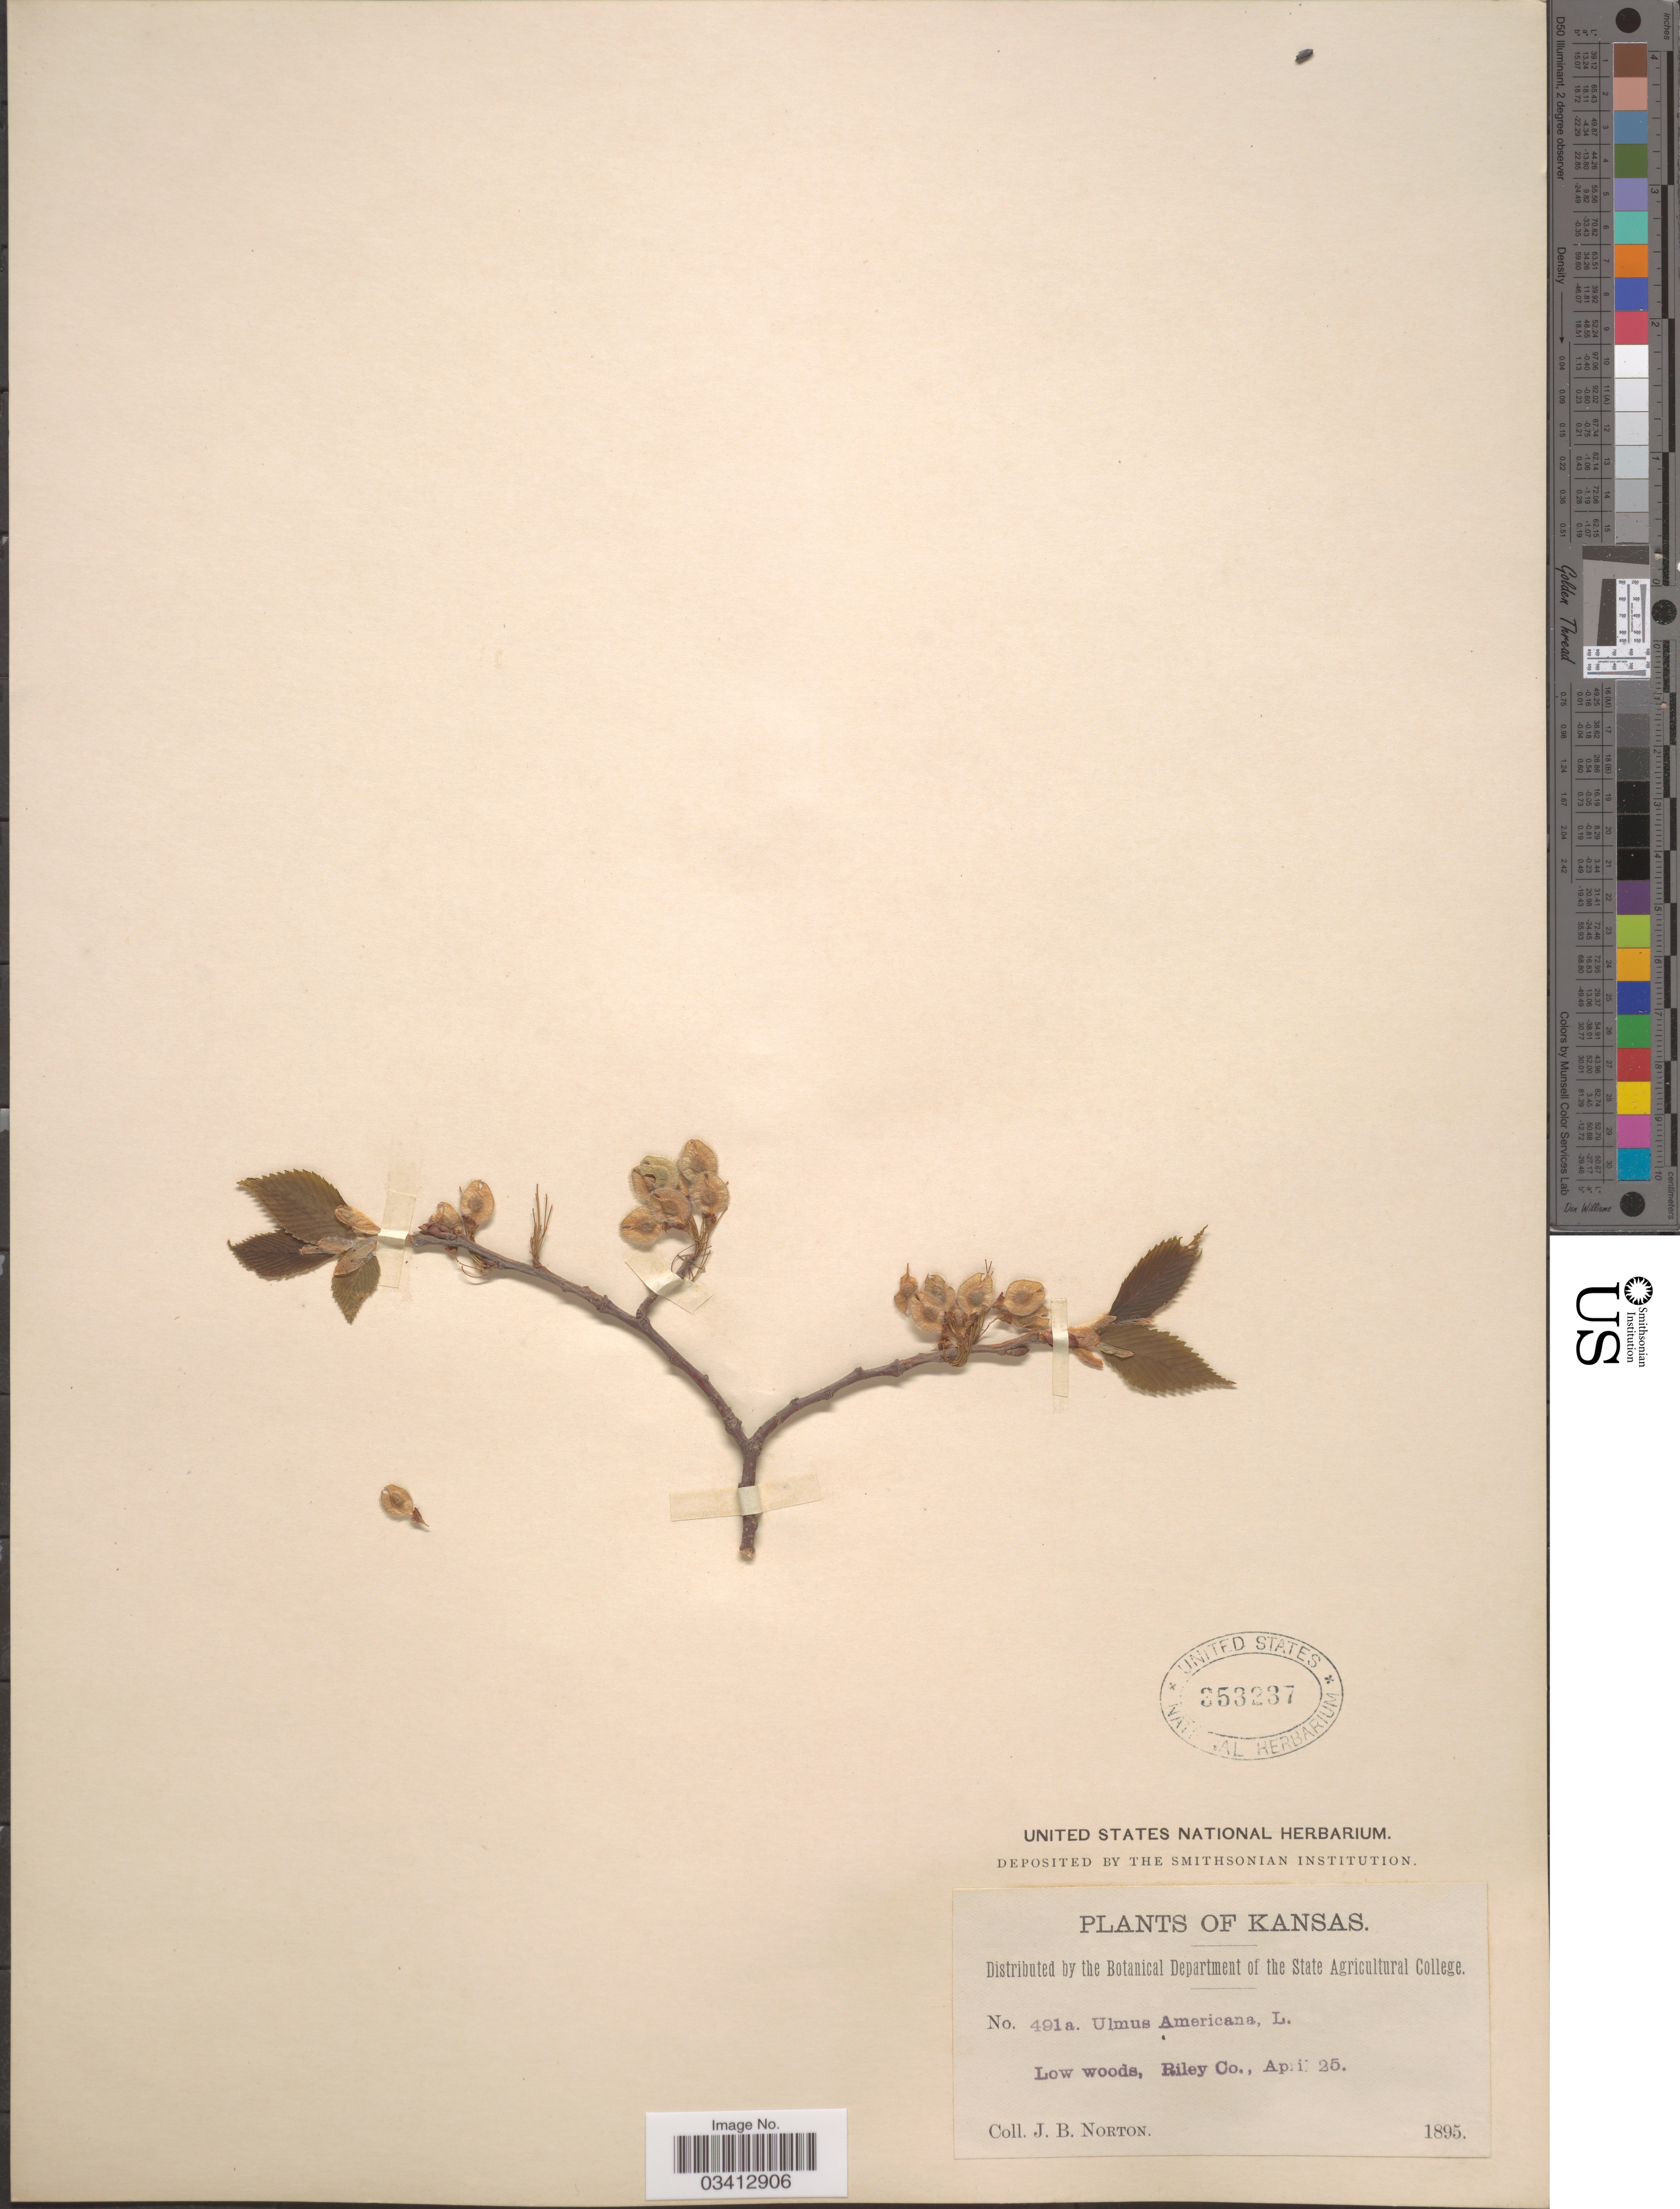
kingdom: Plantae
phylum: Tracheophyta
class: Magnoliopsida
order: Rosales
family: Ulmaceae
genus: Ulmus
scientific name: Ulmus americana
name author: L.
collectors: J. B. Norton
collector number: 491a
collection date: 1895-04-25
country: United States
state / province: Kansas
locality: Low woods, Riley Co.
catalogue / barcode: US 353237